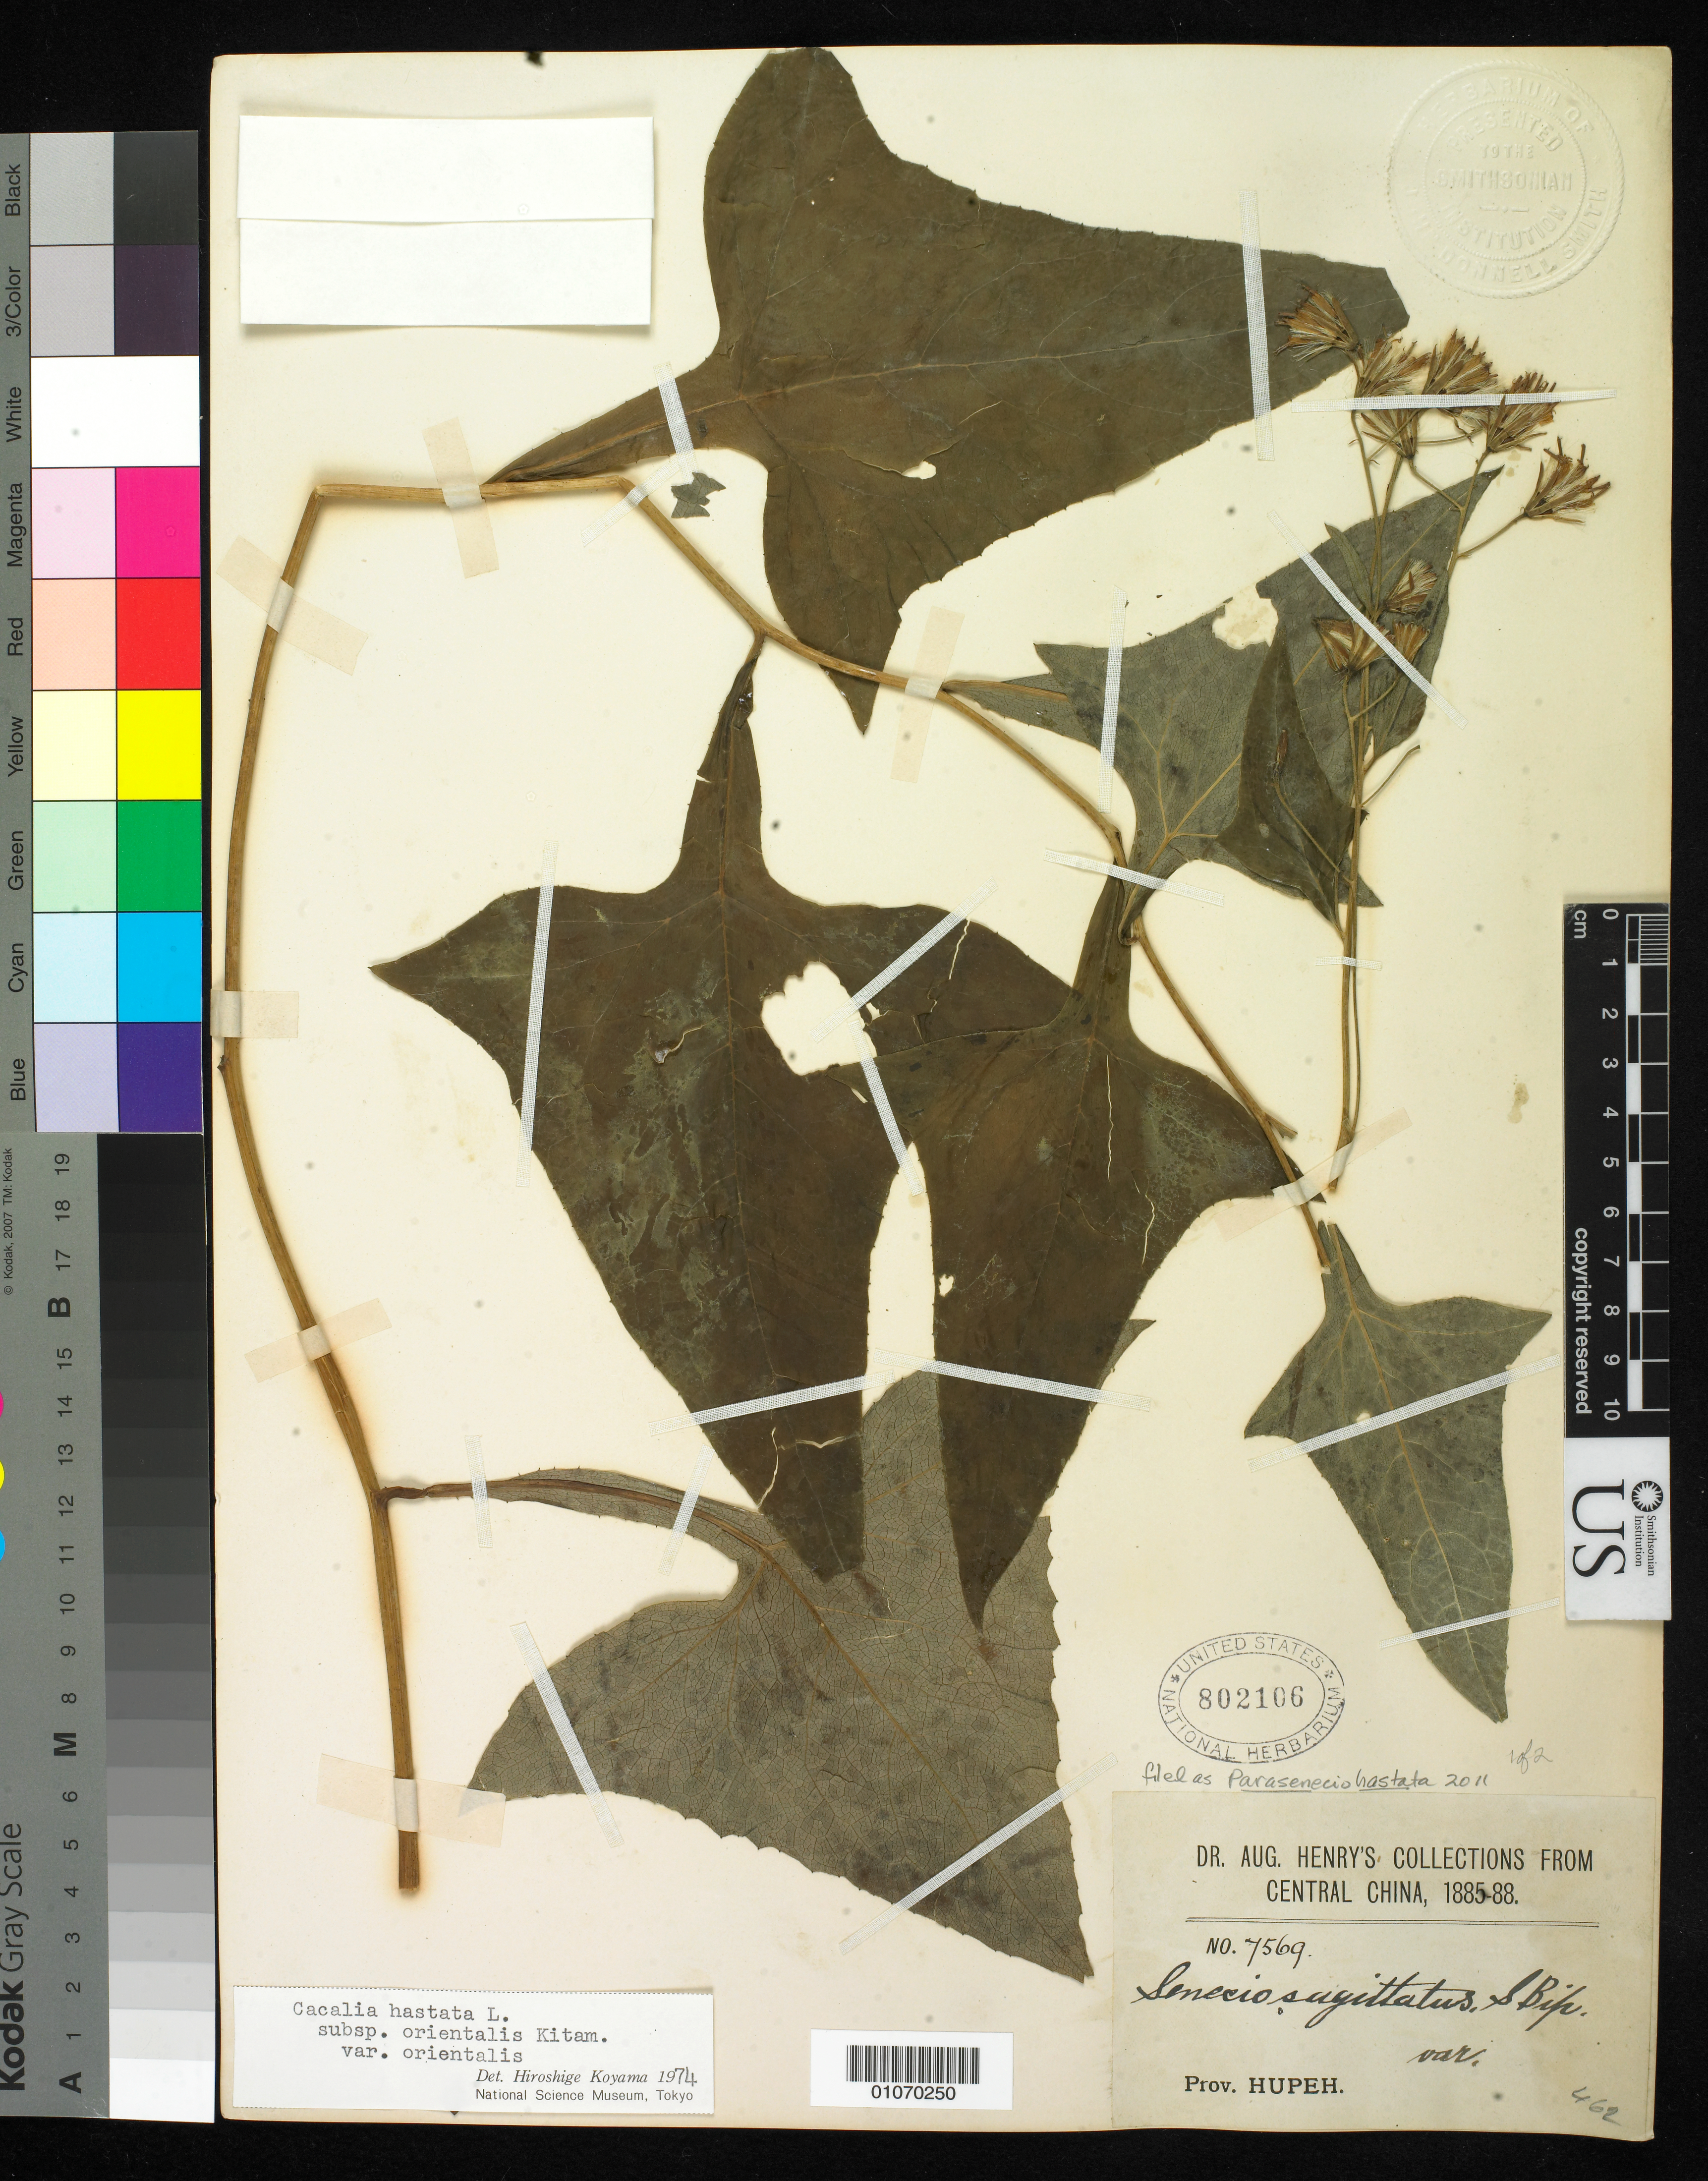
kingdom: Plantae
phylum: Tracheophyta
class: Magnoliopsida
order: Asterales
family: Asteraceae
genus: Parasenecio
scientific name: Parasenecio hastatus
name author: (L.) H. Koyama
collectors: A. Henry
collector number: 7569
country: China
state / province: Hubei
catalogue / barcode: US 802106